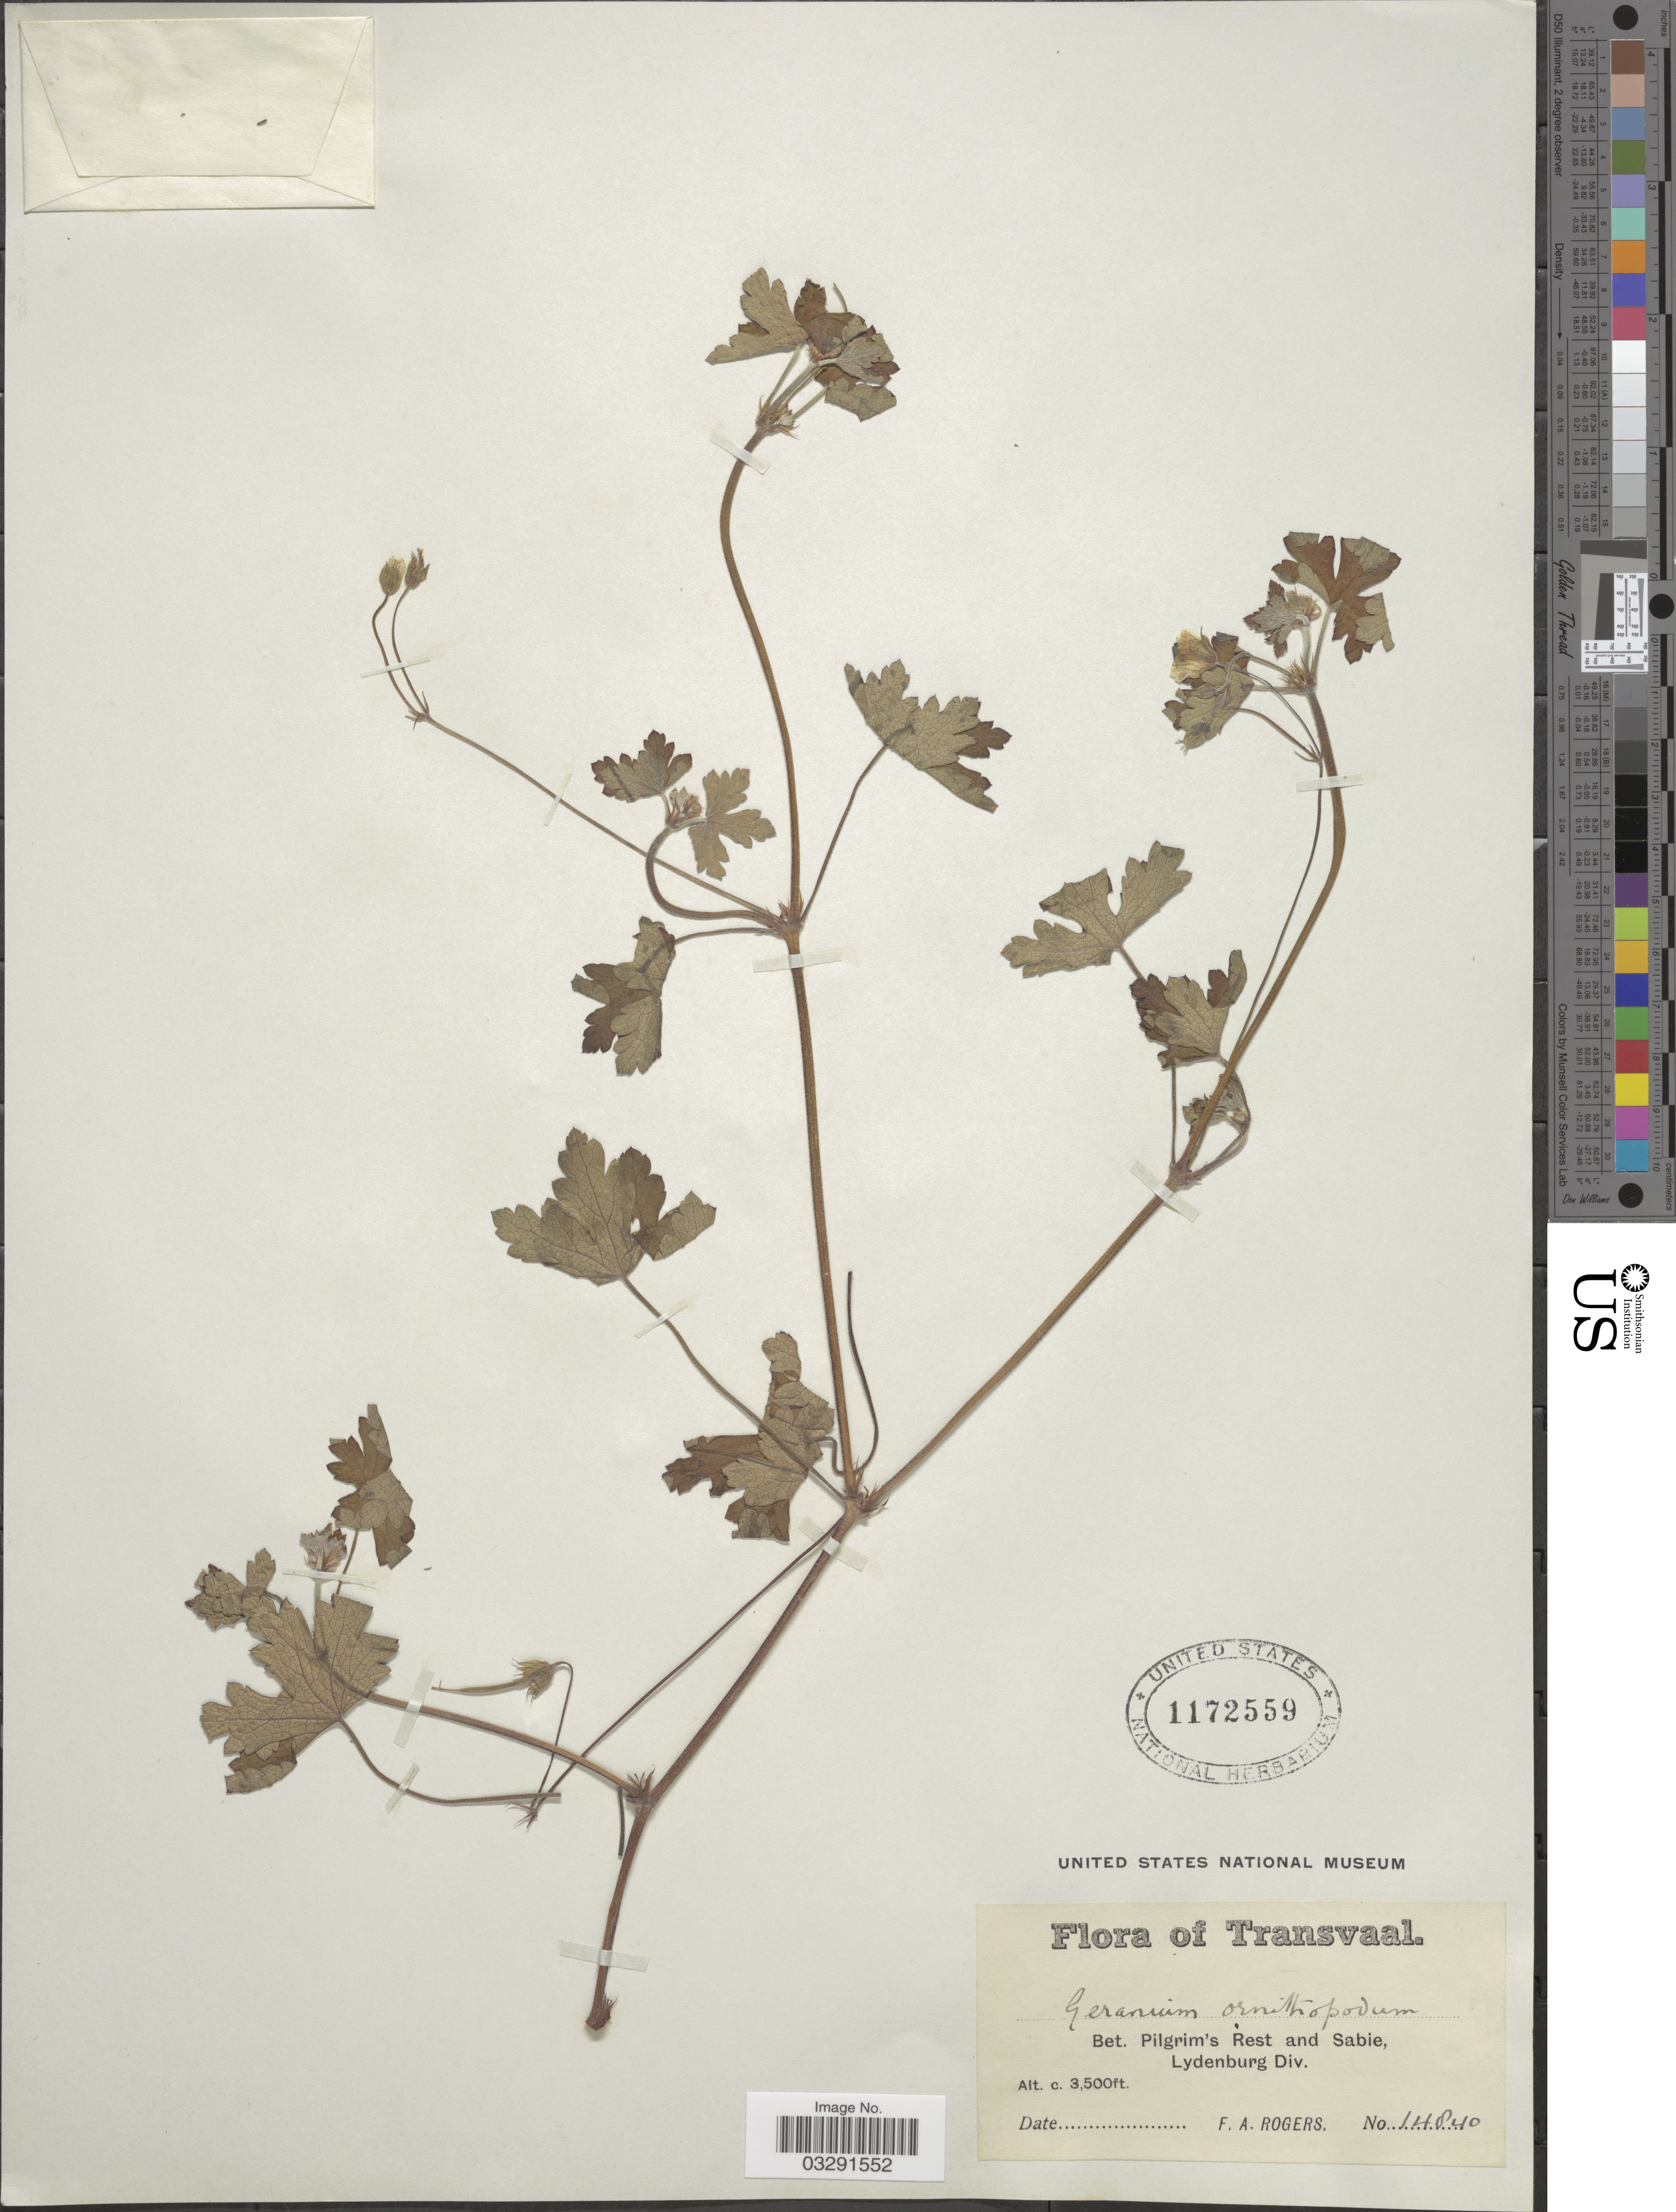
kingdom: Plantae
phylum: Tracheophyta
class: Magnoliopsida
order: Geraniales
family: Geraniaceae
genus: Geranium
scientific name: Geranium wakkerstroomianum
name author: R. Knuth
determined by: Aedo, C.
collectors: F. A. Rogers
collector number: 14840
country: South Africa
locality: Transvaal. Bet. Pilgrim's Rest and Sabie, Lydenburg Div.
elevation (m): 1067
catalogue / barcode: US 1172559